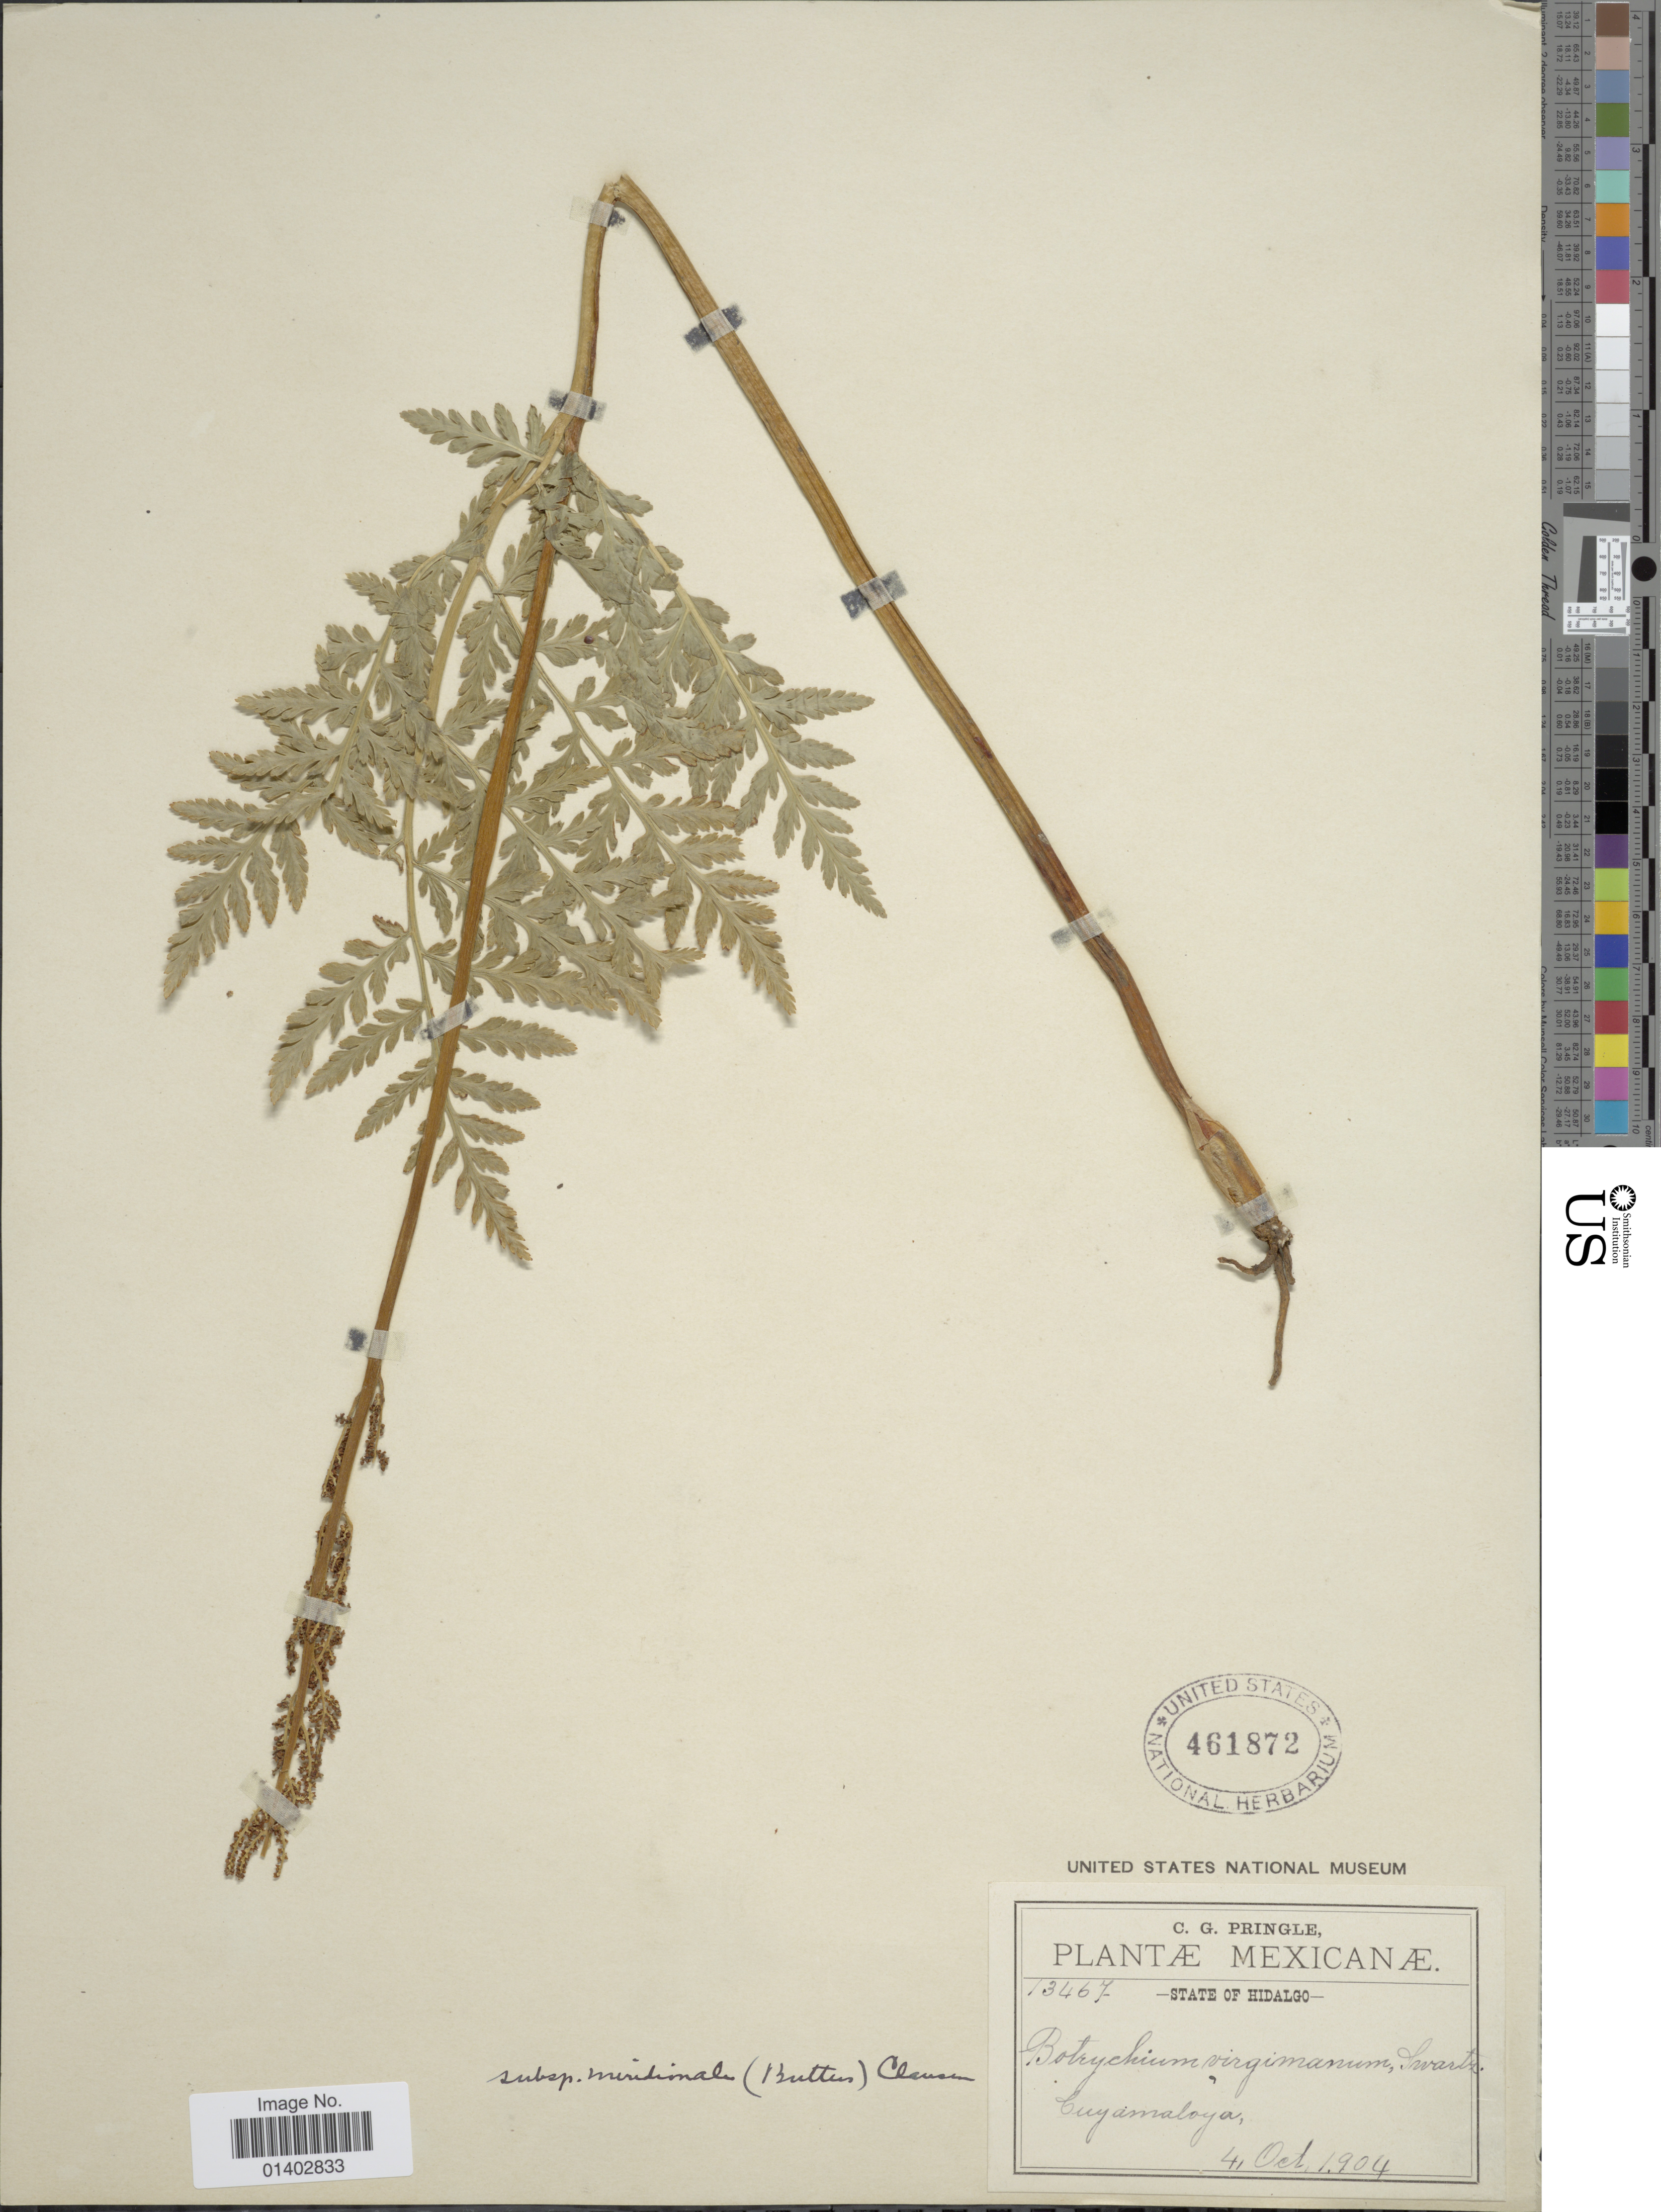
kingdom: Plantae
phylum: Tracheophyta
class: Polypodiopsida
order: Ophioglossales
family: Ophioglossaceae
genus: Botrychium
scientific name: Botrychium virginianum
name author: (L.) Sw.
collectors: C. G. Pringle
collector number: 13467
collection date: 1904-10-04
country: Mexico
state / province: Hidalgo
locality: Cuyamaloya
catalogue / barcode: US 461872